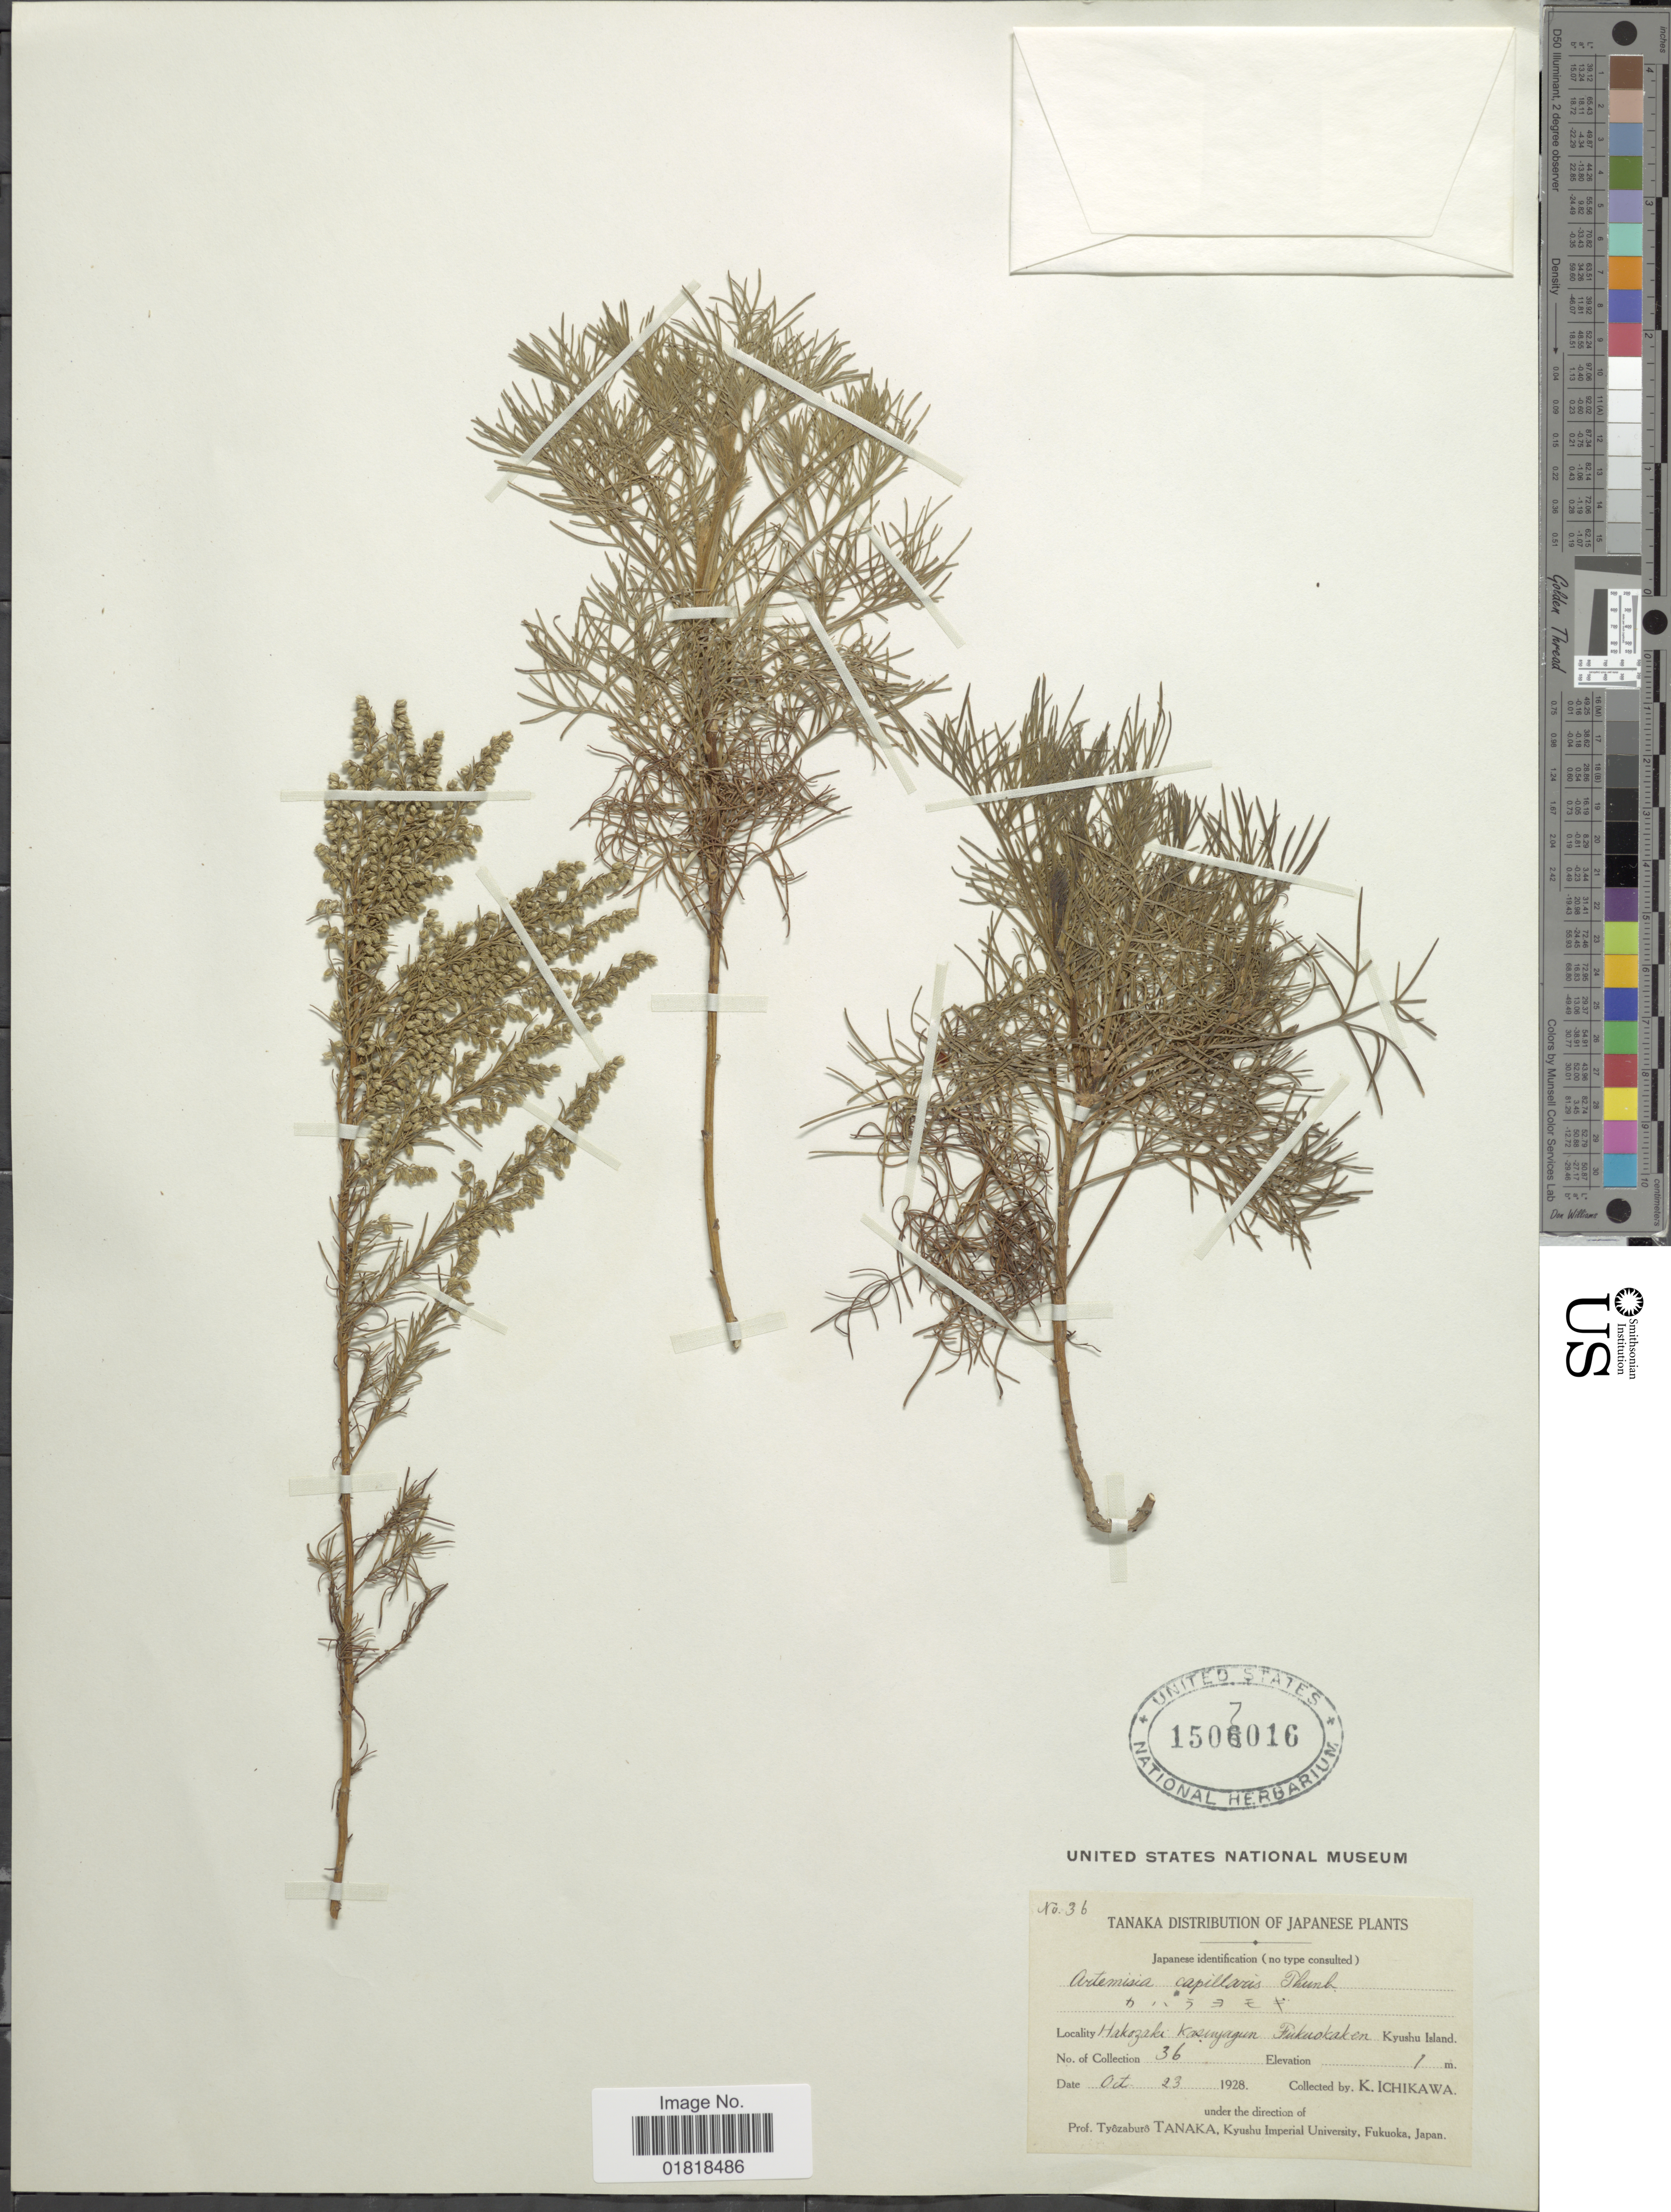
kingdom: Plantae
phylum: Tracheophyta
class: Magnoliopsida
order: Asterales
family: Asteraceae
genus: Artemisia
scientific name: Artemisia capillaris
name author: Thunb.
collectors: K. Ichikawa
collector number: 36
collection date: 1926-10-23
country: Japan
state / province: Hukuoka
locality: Hakozaki Kasinjagun Fukuokaken, Kyushu Island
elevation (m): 1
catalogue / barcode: US 15070616